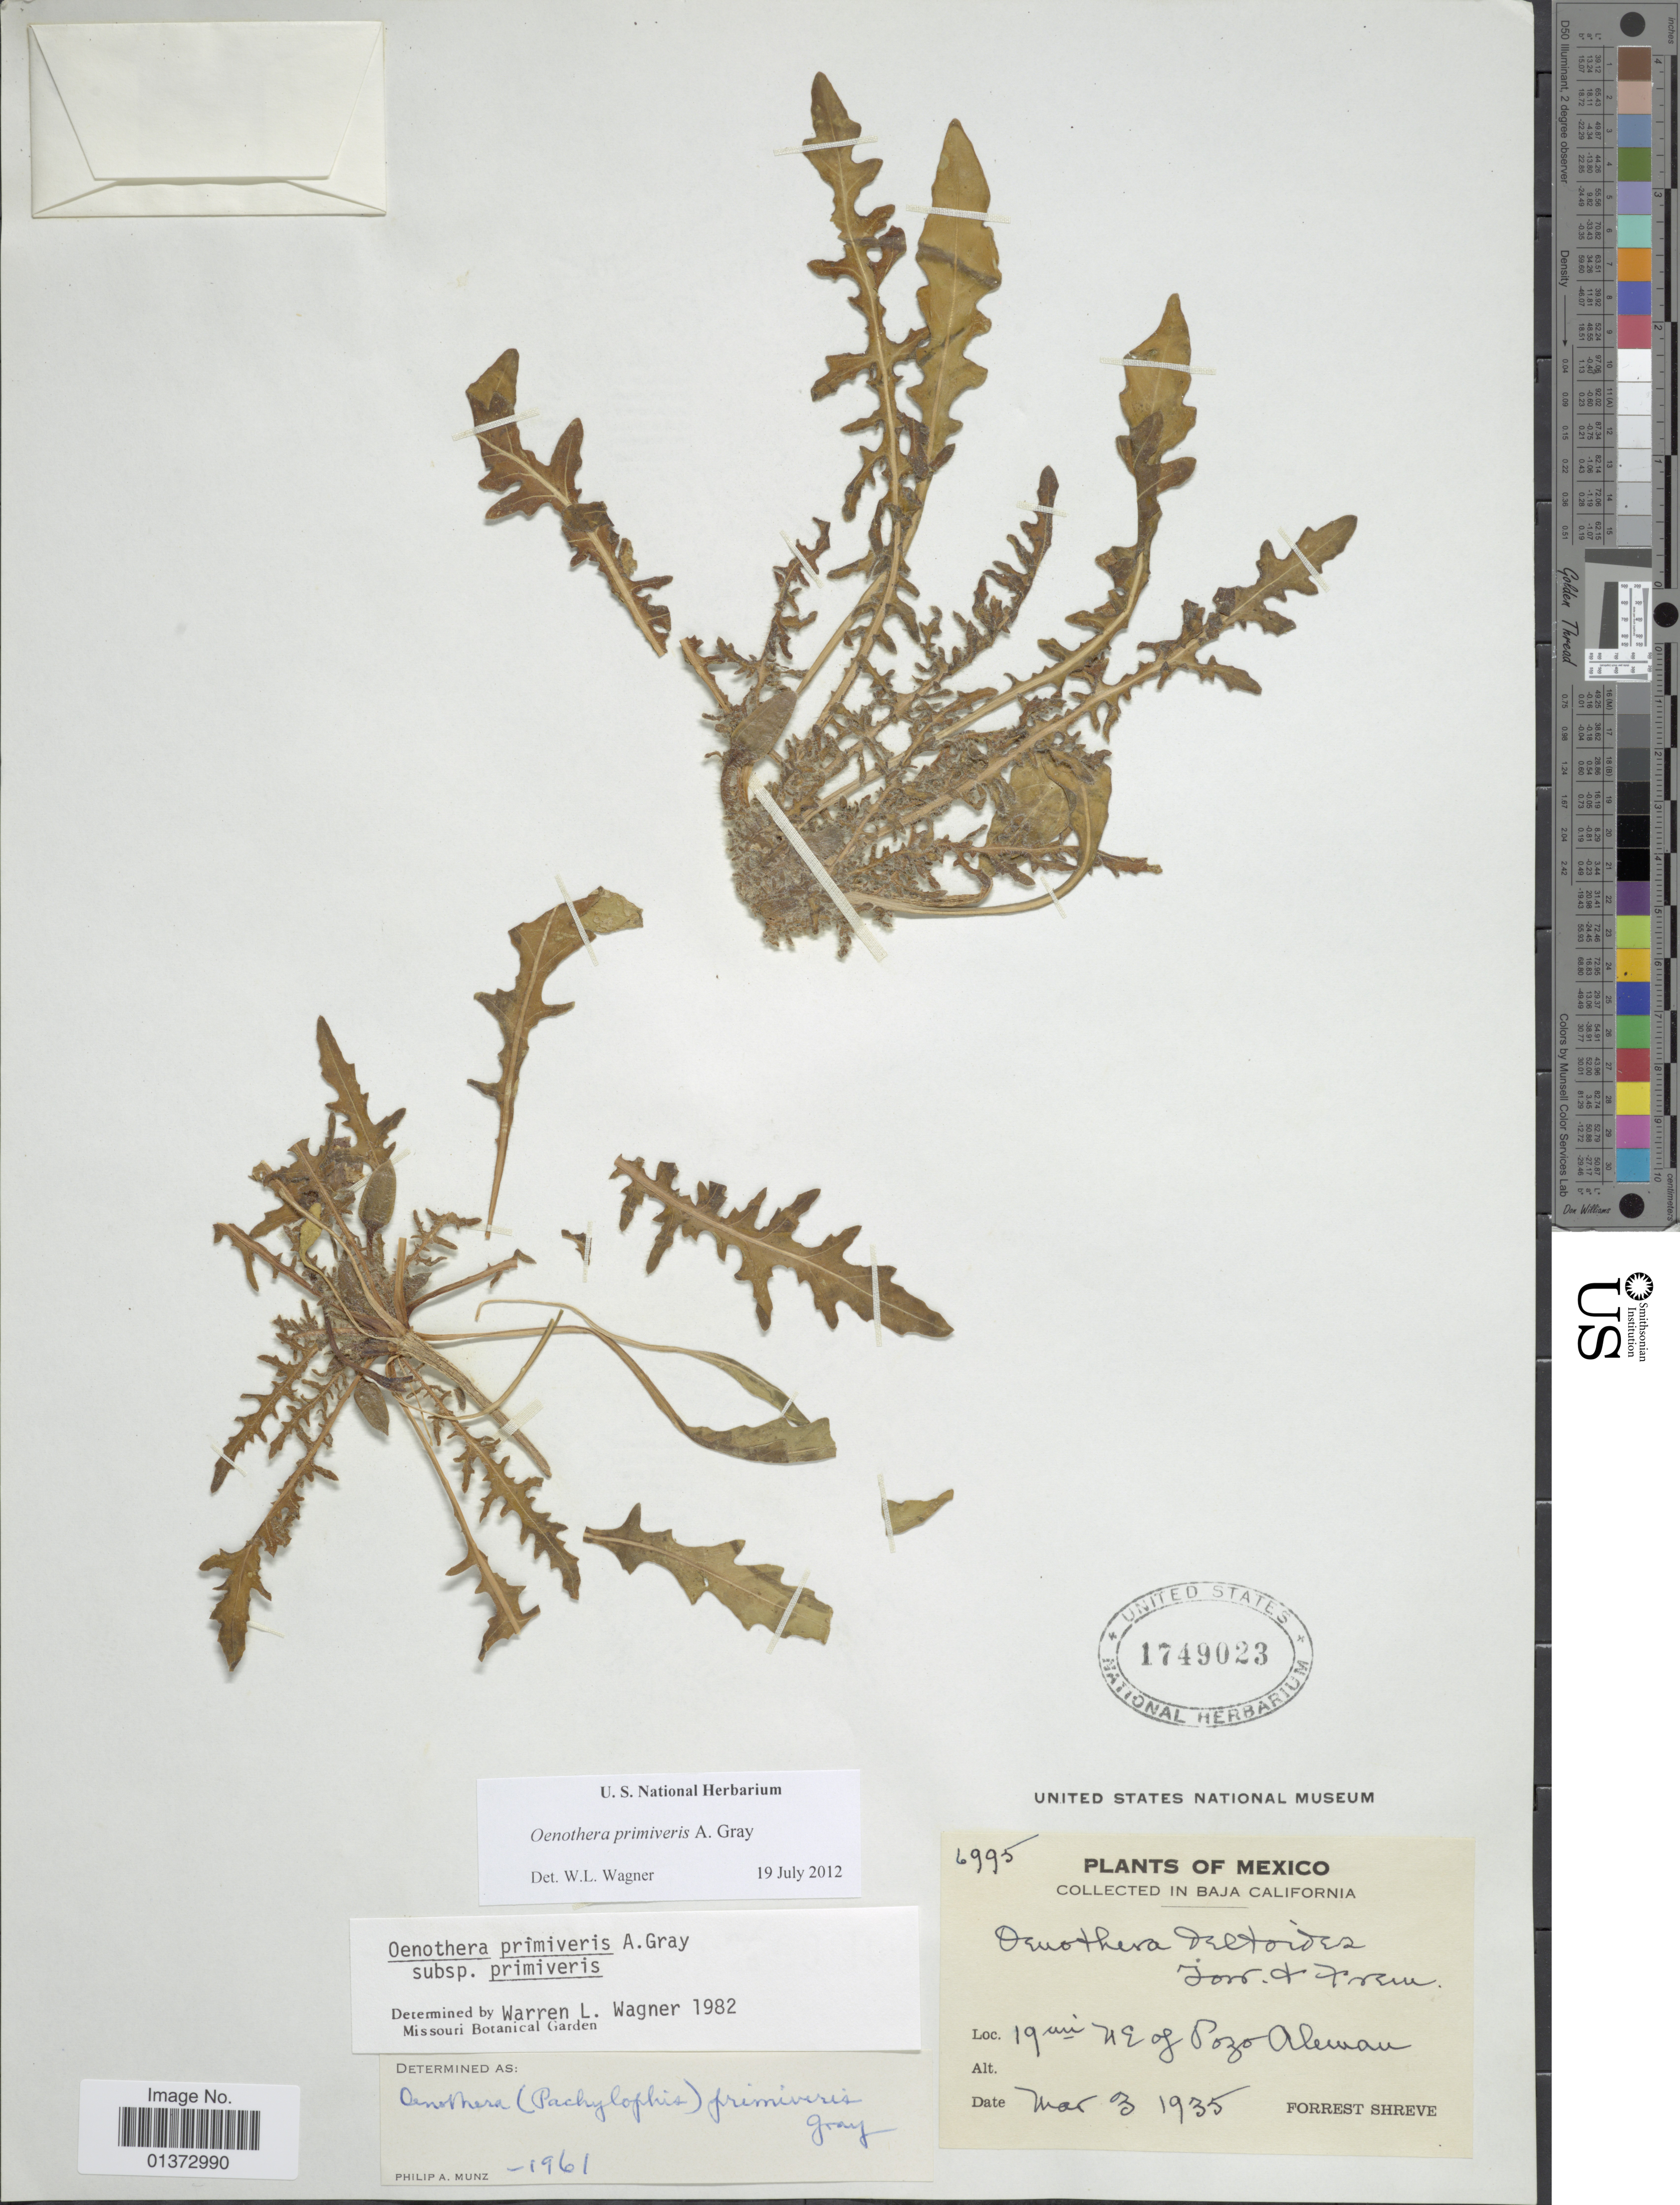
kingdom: Plantae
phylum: Tracheophyta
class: Magnoliopsida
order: Myrtales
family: Onagraceae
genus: Oenothera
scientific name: Oenothera primiveris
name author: A. Gray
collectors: F. Shreve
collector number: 6995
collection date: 1935-03-03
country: Mexico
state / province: Baja California Norte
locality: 19 mi NE of Pozo Aleman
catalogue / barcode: US 1749023